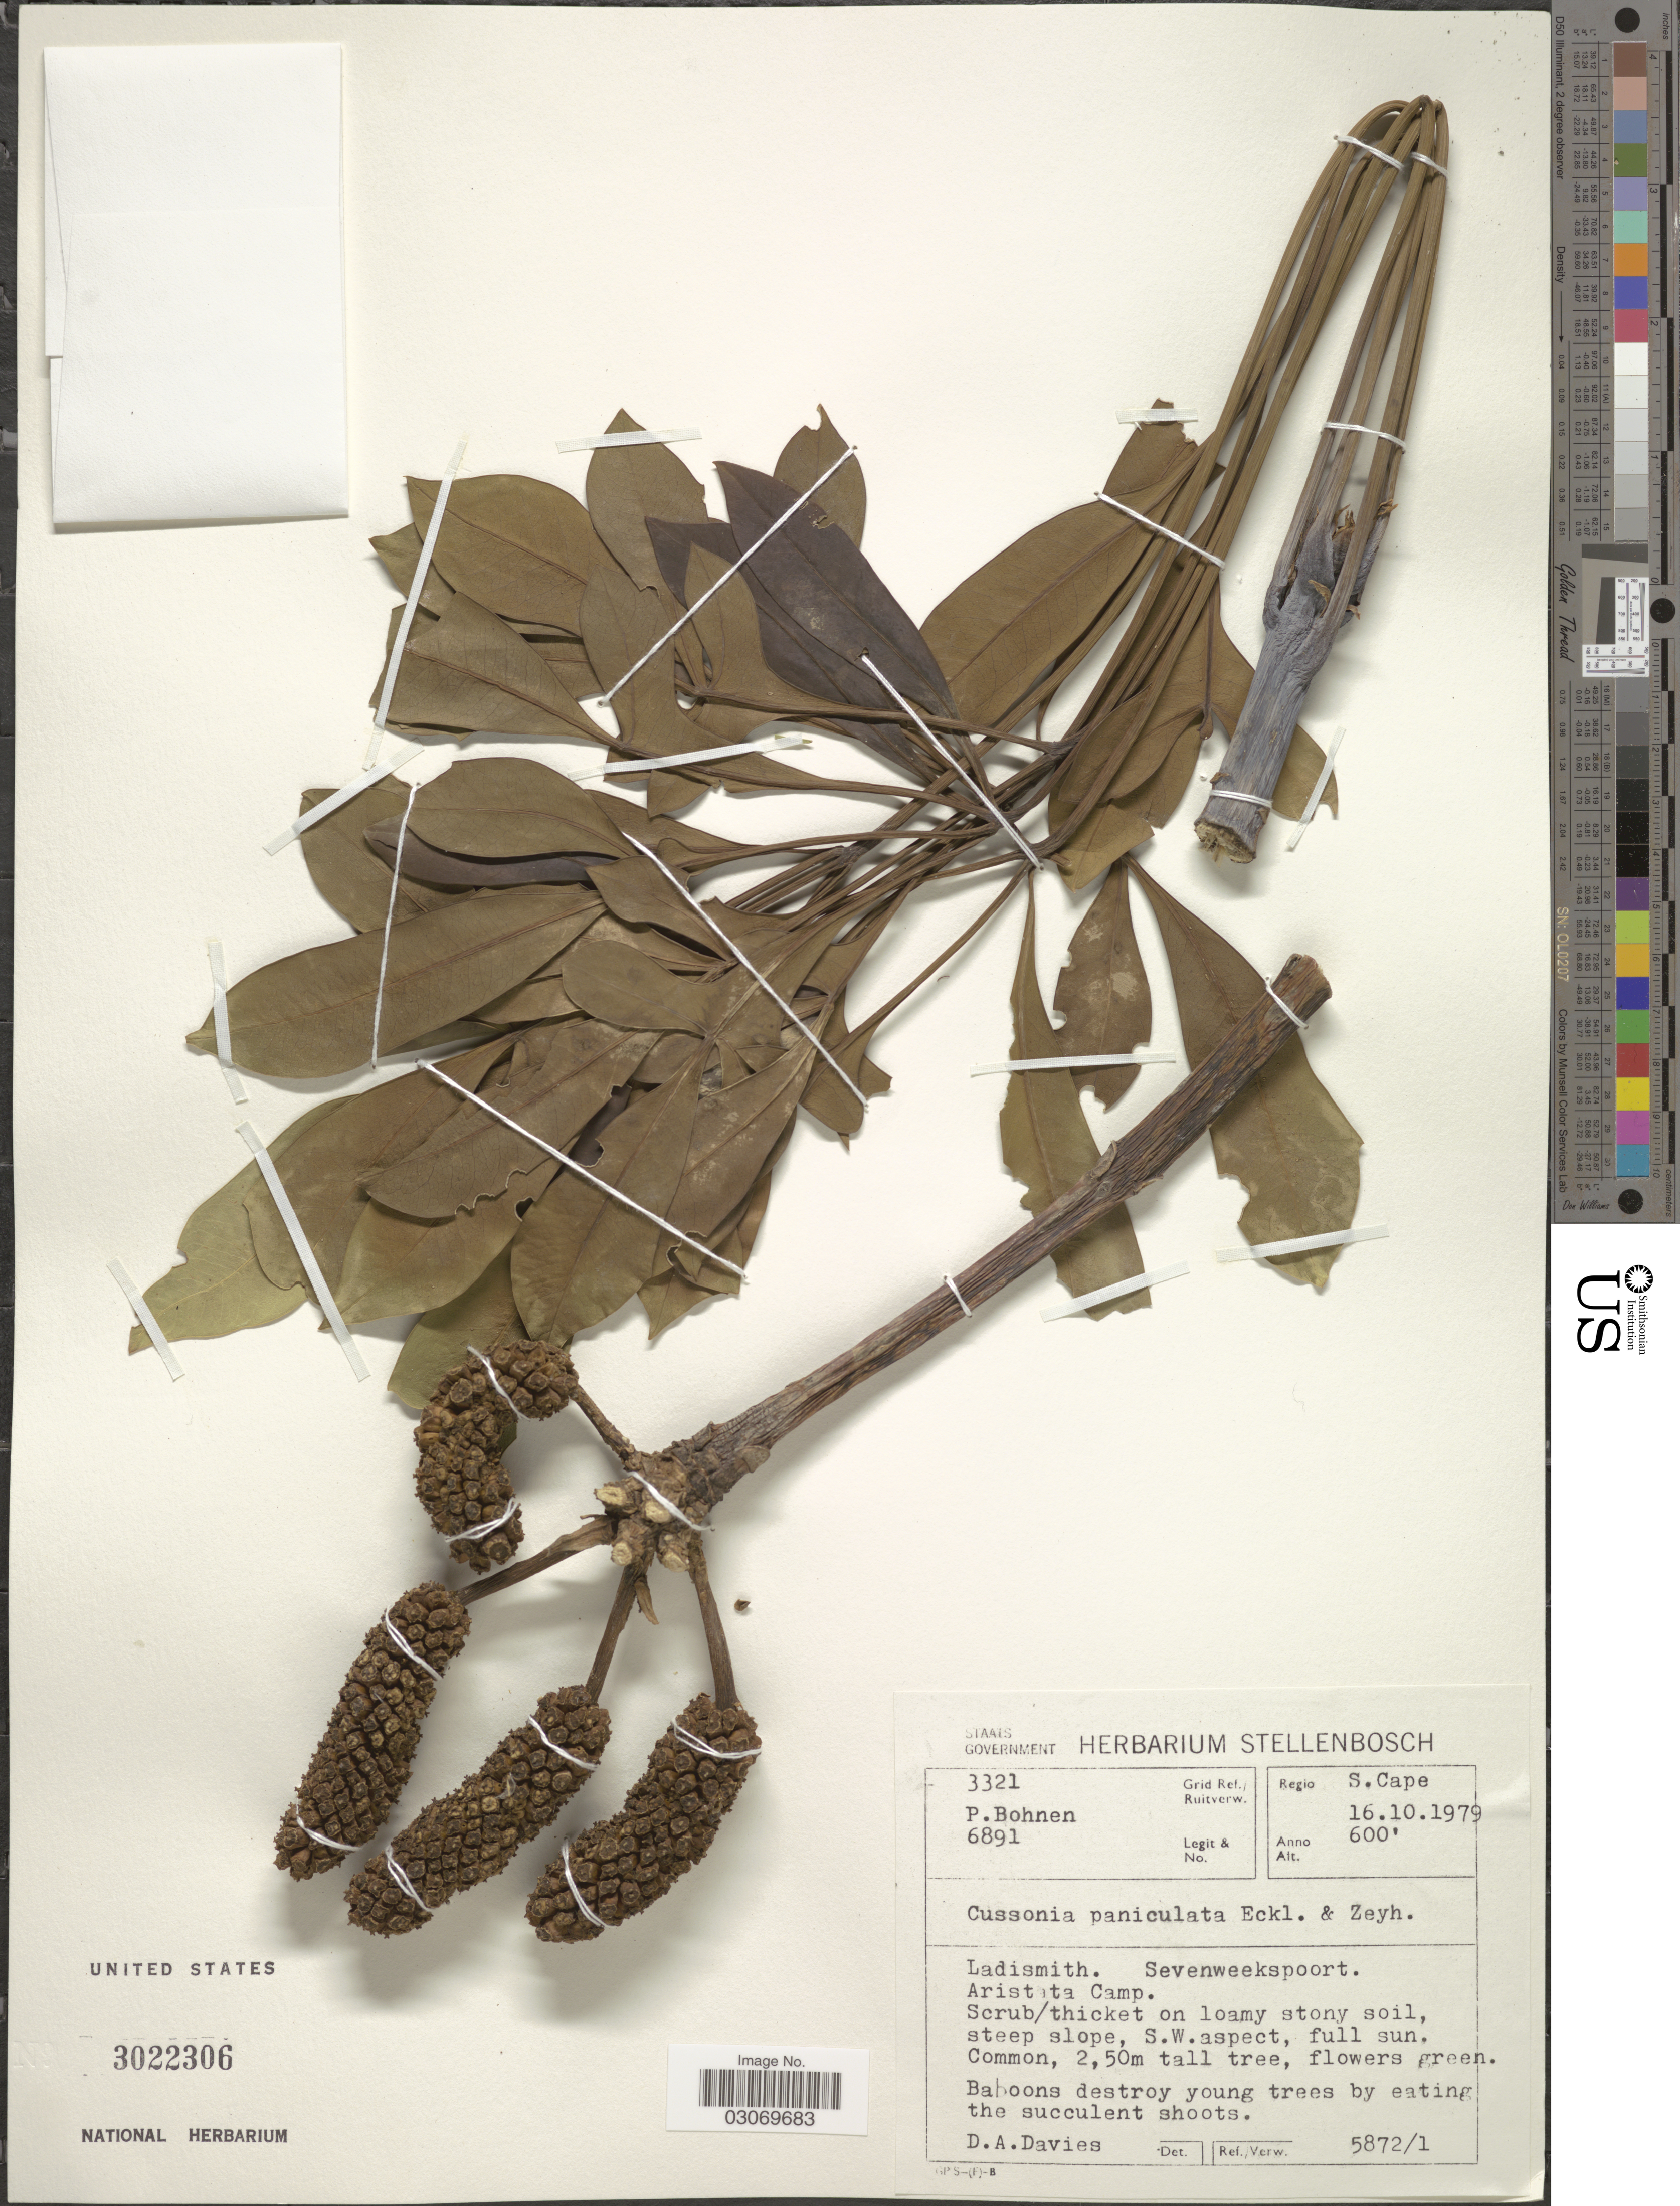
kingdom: Plantae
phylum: Tracheophyta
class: Magnoliopsida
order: Apiales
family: Araliaceae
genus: Cussonia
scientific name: Cussonia paniculata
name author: Eckl. & Zeyh.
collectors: P. Bohnen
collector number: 6891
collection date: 1979-10-16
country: South Africa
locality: Grid Ref./Ruitverw. 3321, Regio S. Cape, Ladismith. Sevenweekspoort, Aristata Camp.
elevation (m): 183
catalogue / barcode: US 3022306